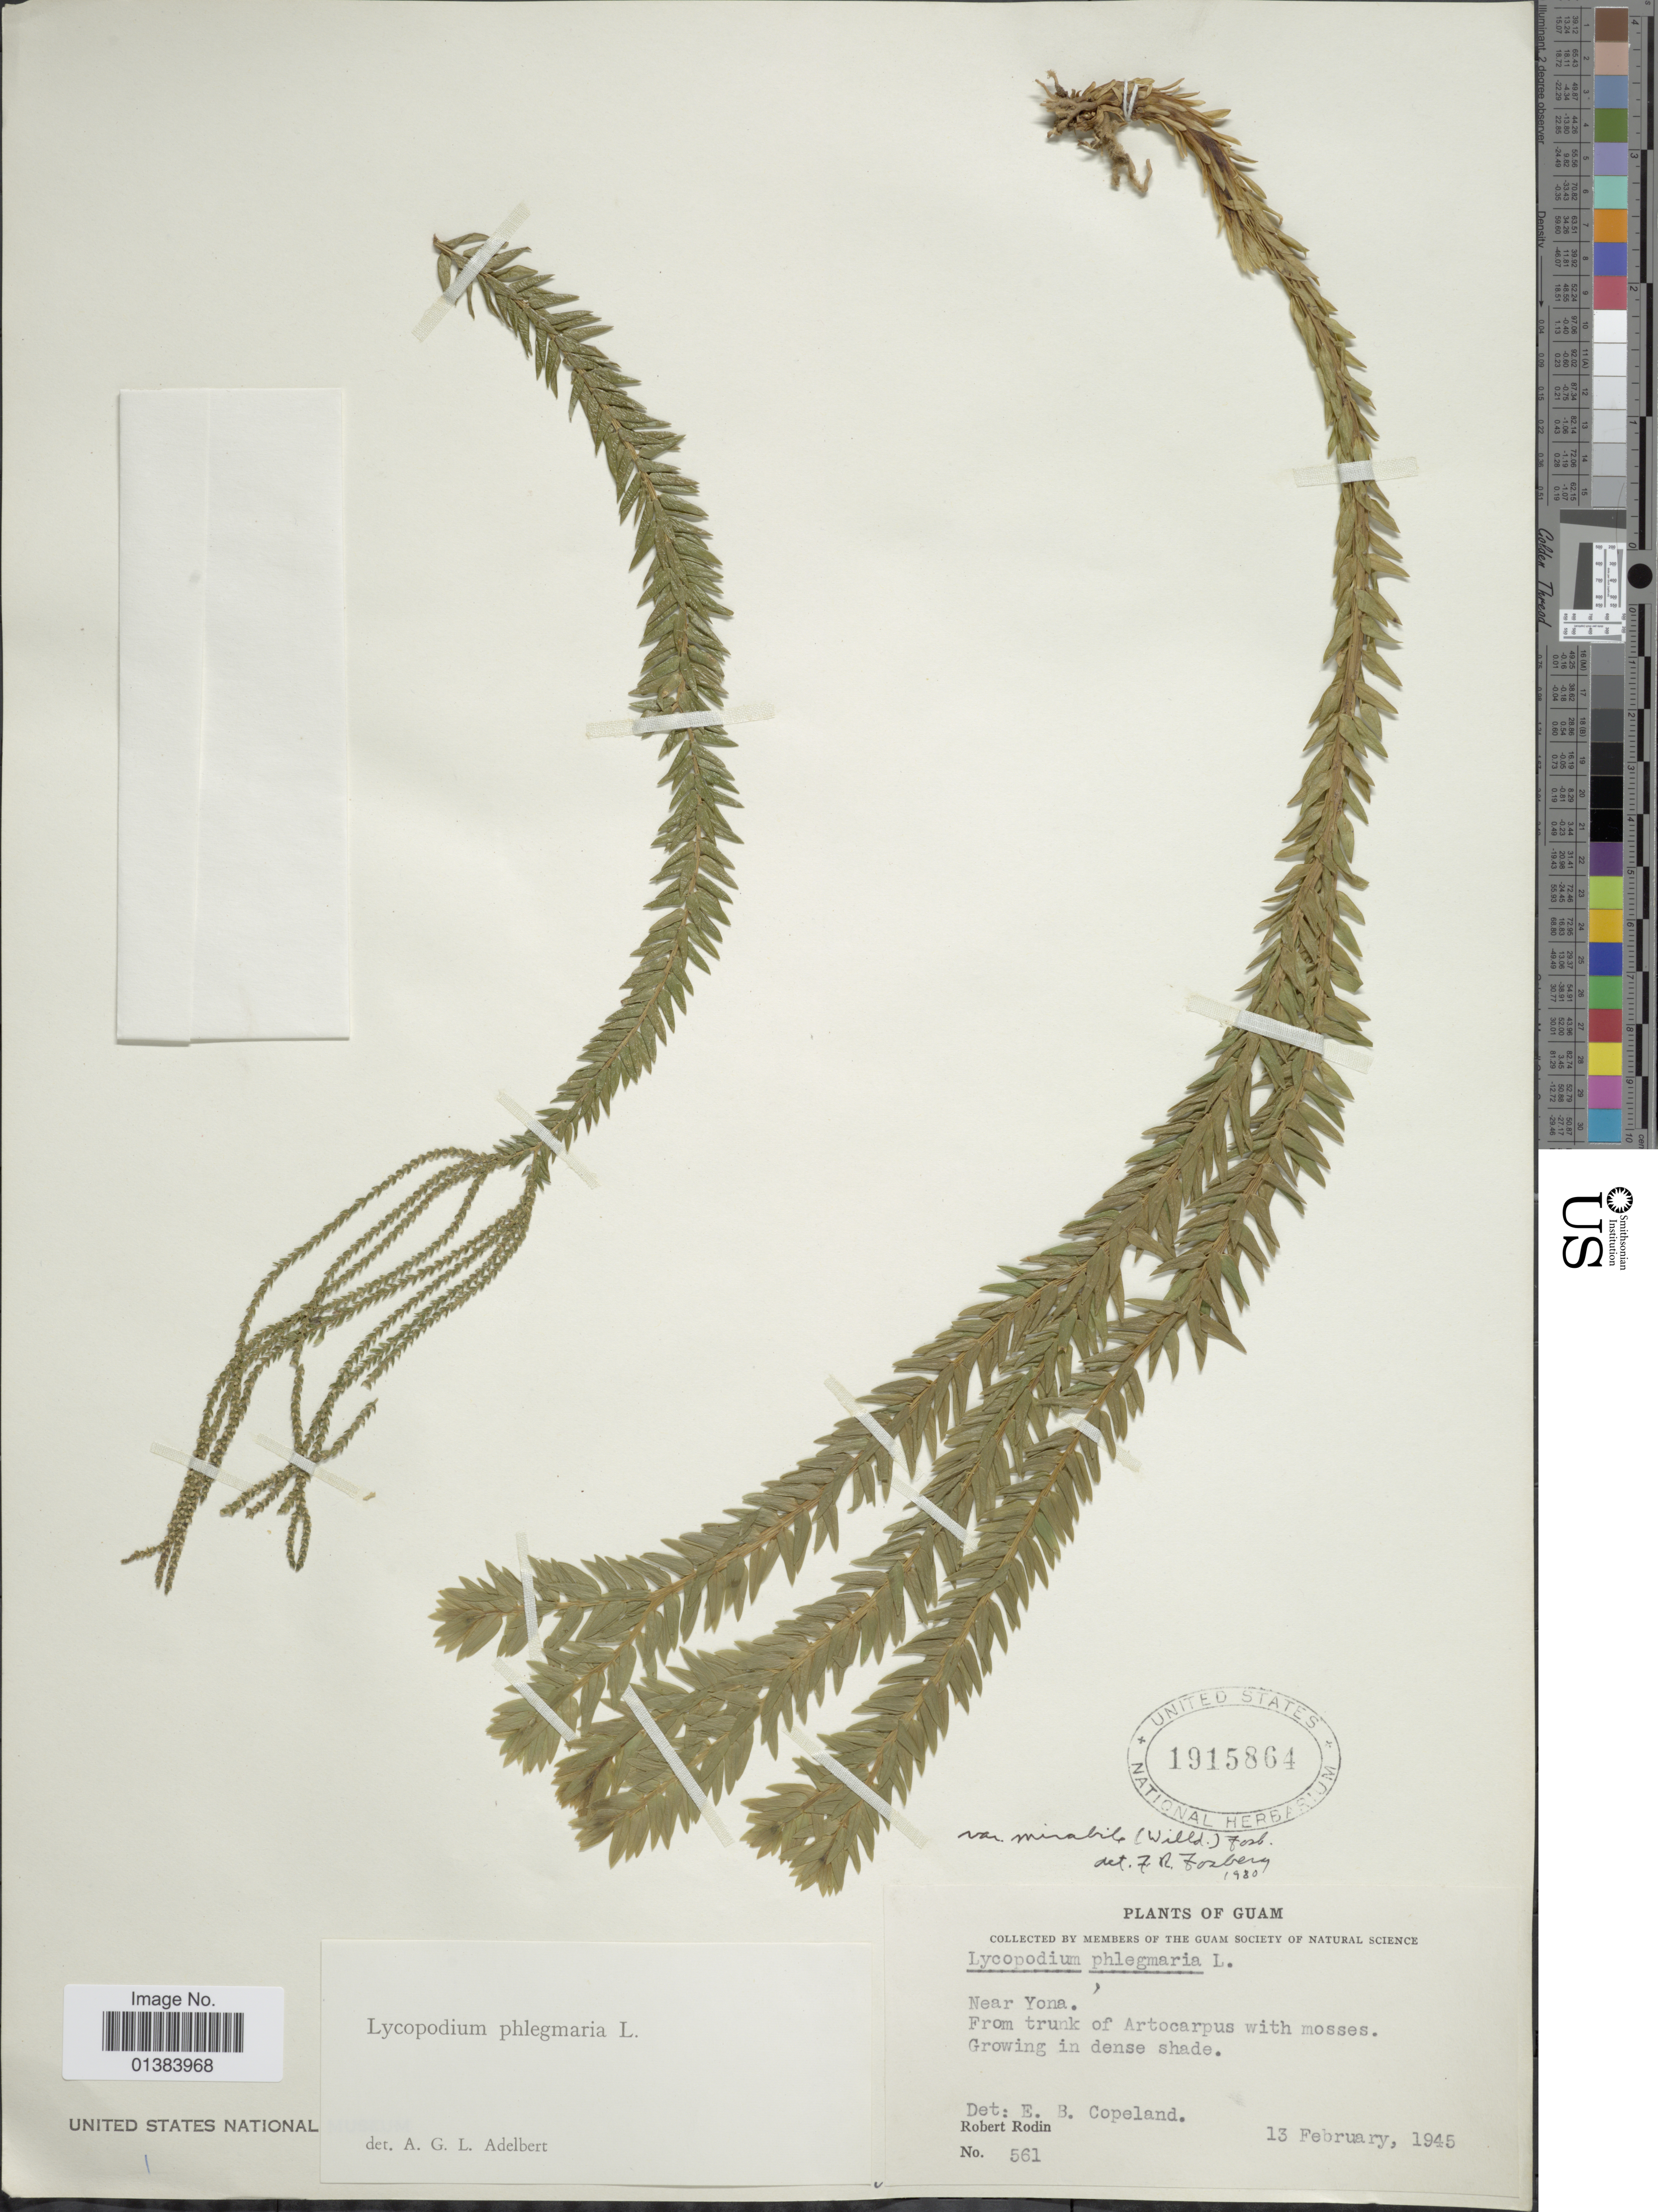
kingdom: Plantae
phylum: Tracheophyta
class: Lycopodiopsida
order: Lycopodiales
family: Lycopodiaceae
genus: Phlegmariurus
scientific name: Phlegmariurus mirabilis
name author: (Willd.) A. R. Field & Testo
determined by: Field, A. R.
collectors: R. Rodin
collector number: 561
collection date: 1945-02-13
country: Guam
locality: Near Yona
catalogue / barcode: US 1915864